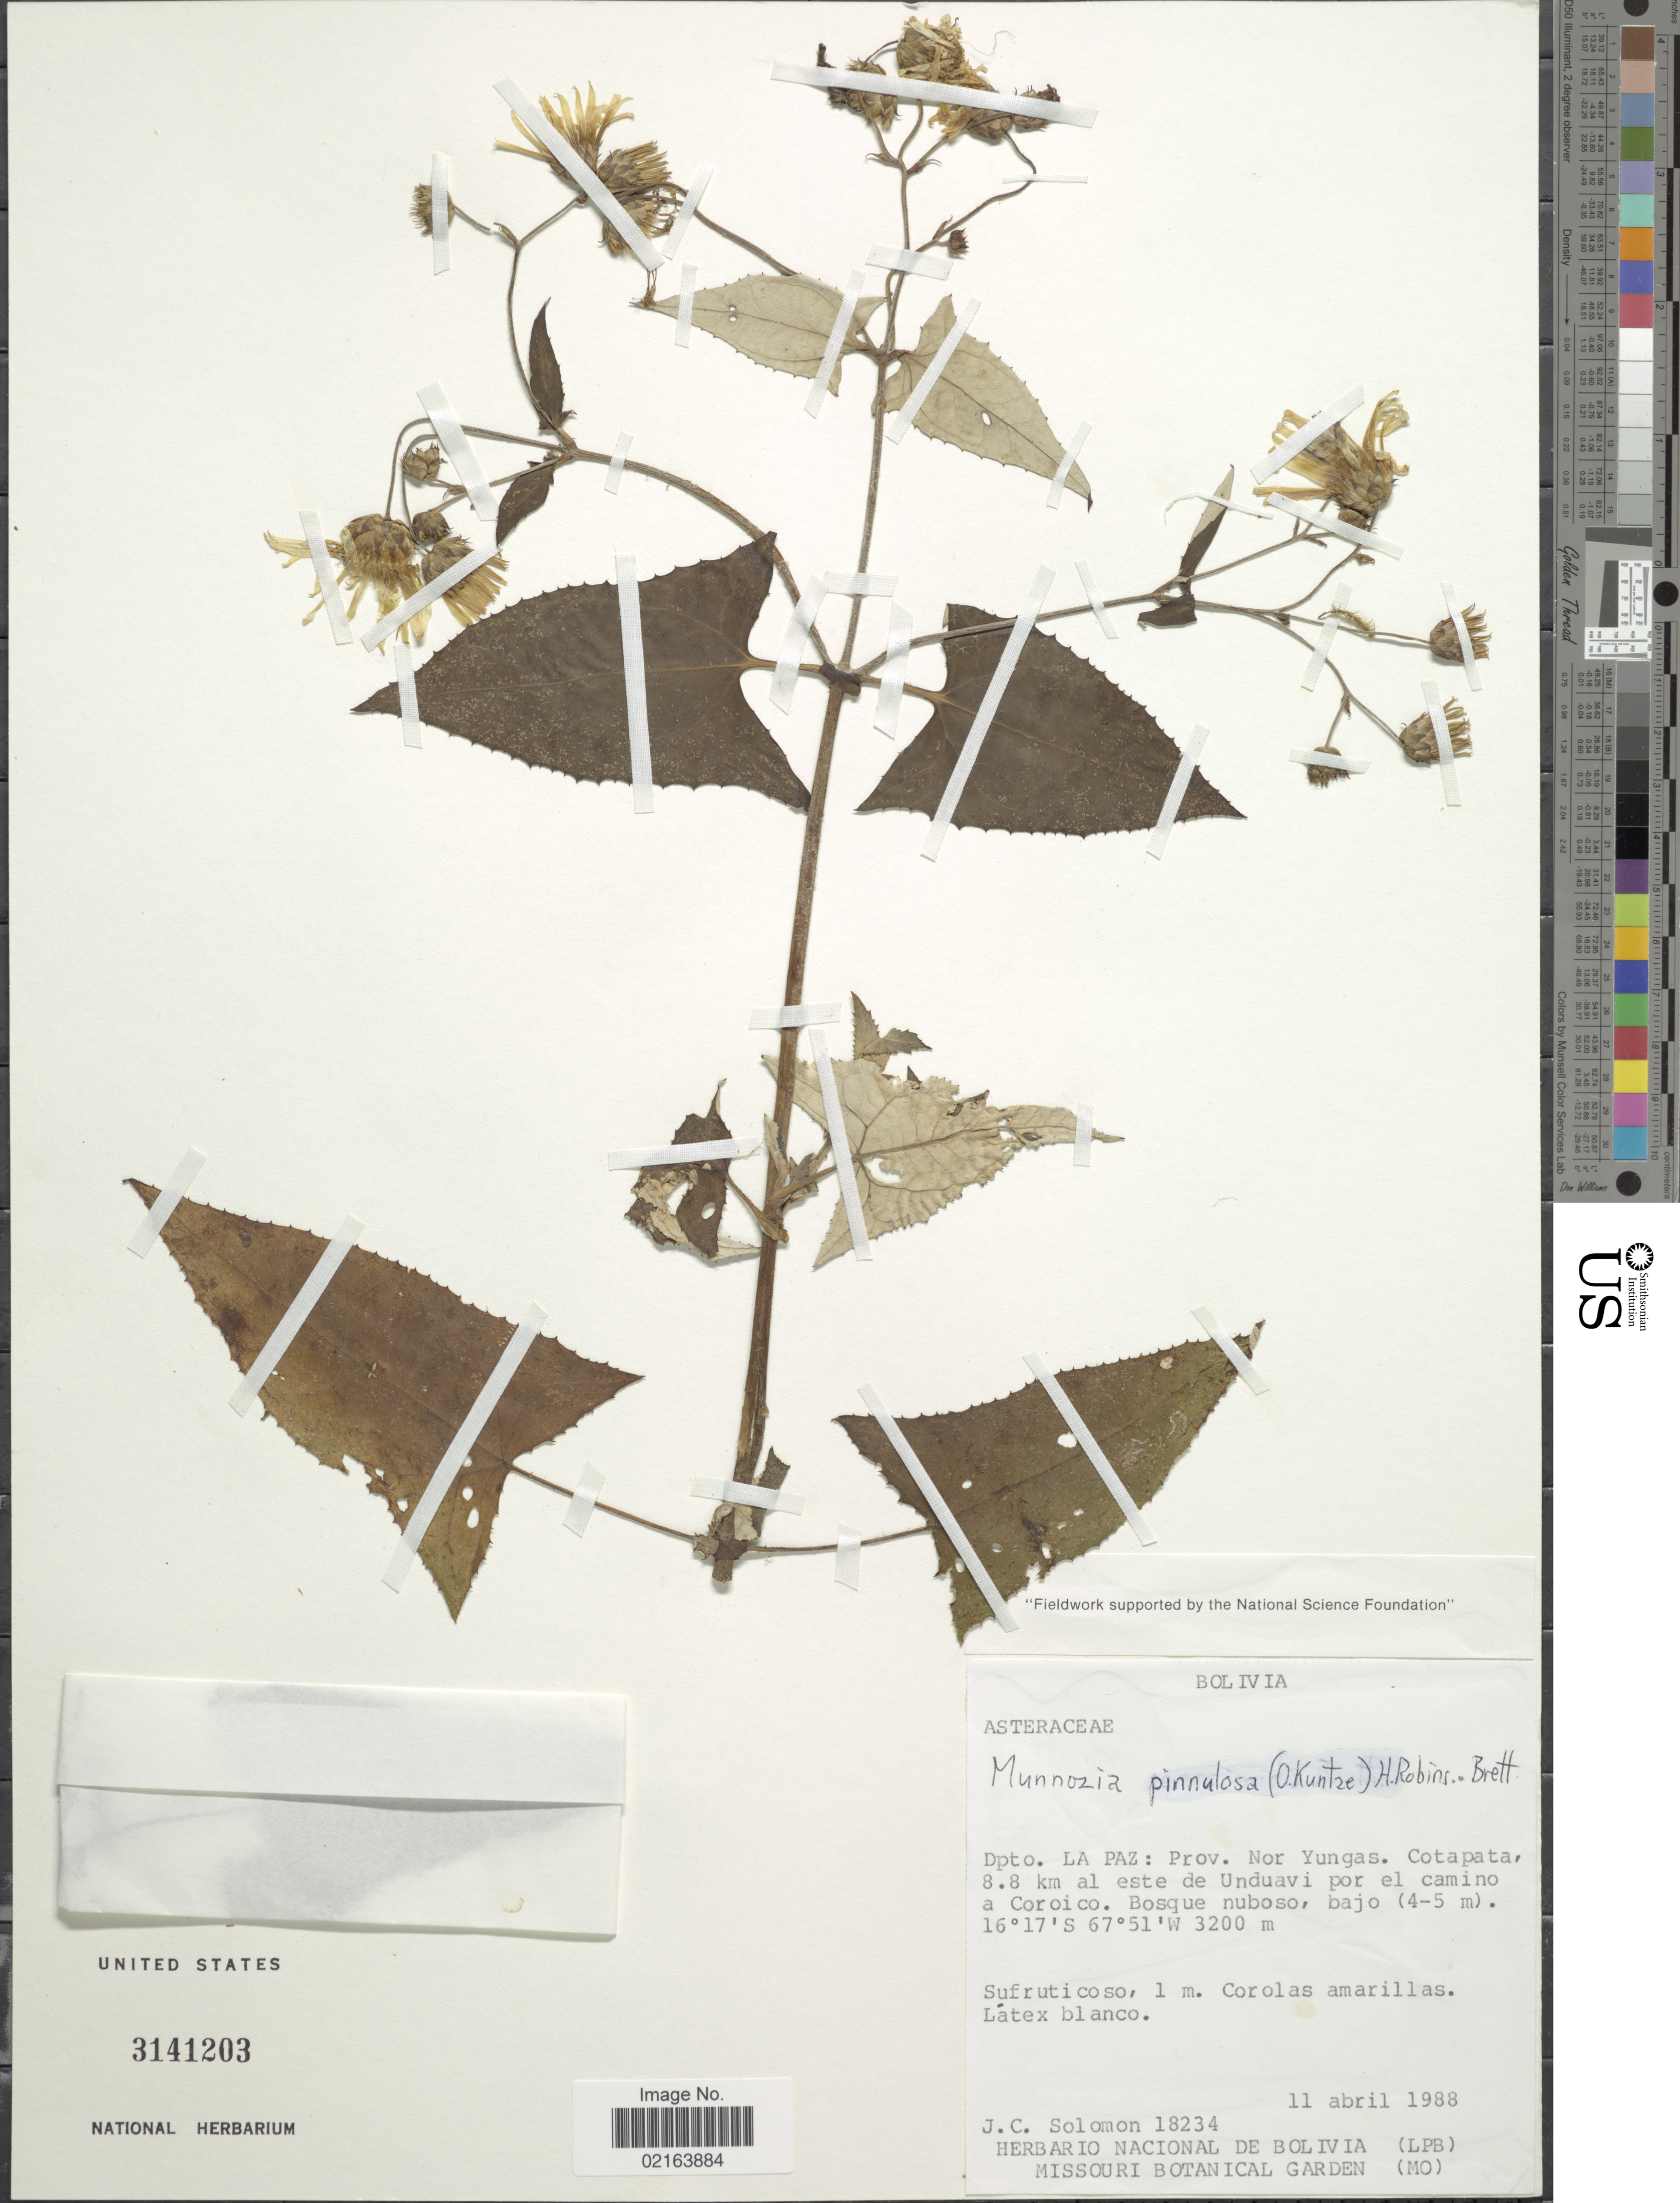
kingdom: Plantae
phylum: Tracheophyta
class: Magnoliopsida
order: Asterales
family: Asteraceae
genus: Munnozia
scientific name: Munnozia pinnulosa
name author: (Kuntze) H. Rob. & Brettell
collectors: J. C. Solomon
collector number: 18234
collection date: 1988-04-11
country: Bolivia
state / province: La Paz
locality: Dpto. La Paz: Prov. Nor Yungas, Cotapata, 8.8 km al este de Unduavi por el camino a Coroico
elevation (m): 3200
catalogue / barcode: US 3141203